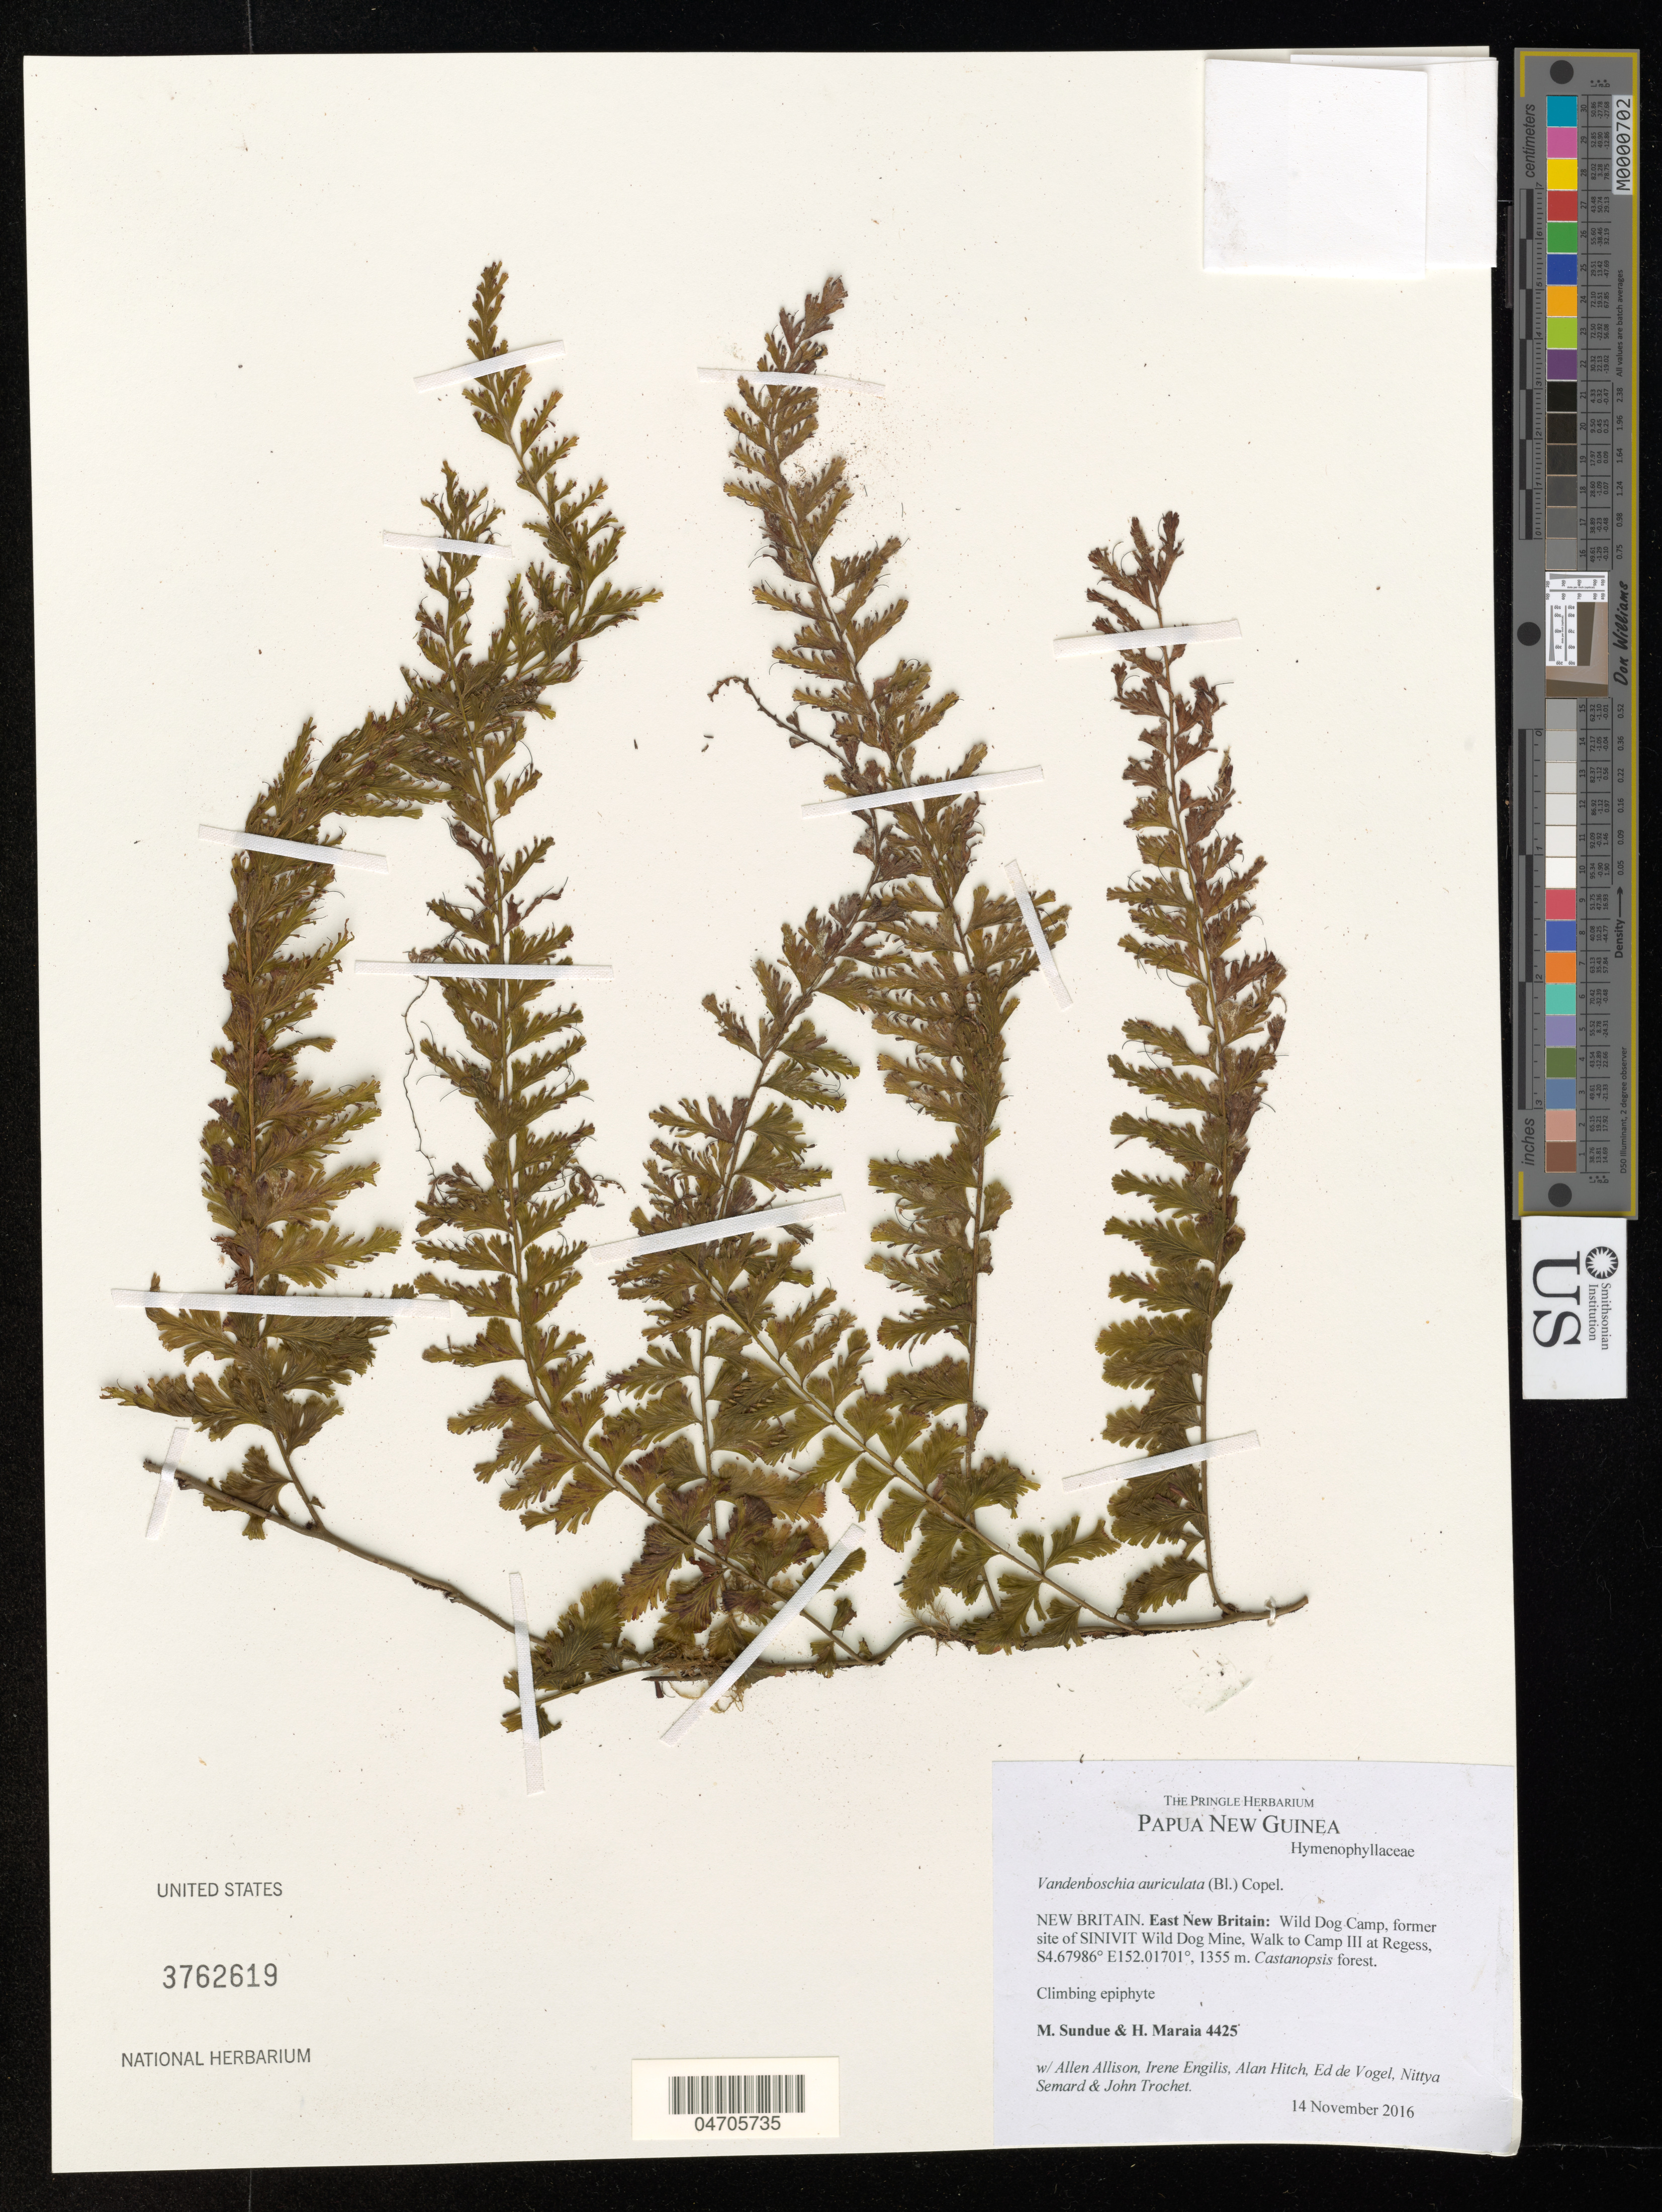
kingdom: Plantae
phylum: Tracheophyta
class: Polypodiopsida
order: Hymenophyllales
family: Hymenophyllaceae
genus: Vandenboschia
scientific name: Vandenboschia auriculata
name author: (Blume) Copel.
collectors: M. Sundue, H. Maraia, A. Allison & A. Garcia Jimenez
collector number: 4425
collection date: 2016-11-14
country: Papua New Guinea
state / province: East New Britain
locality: New Britain. Wild Dog Camp, former site of SINIVIT Wild Dog Mine, Walk to Camp III at Regess.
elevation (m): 1355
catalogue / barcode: US 3762619